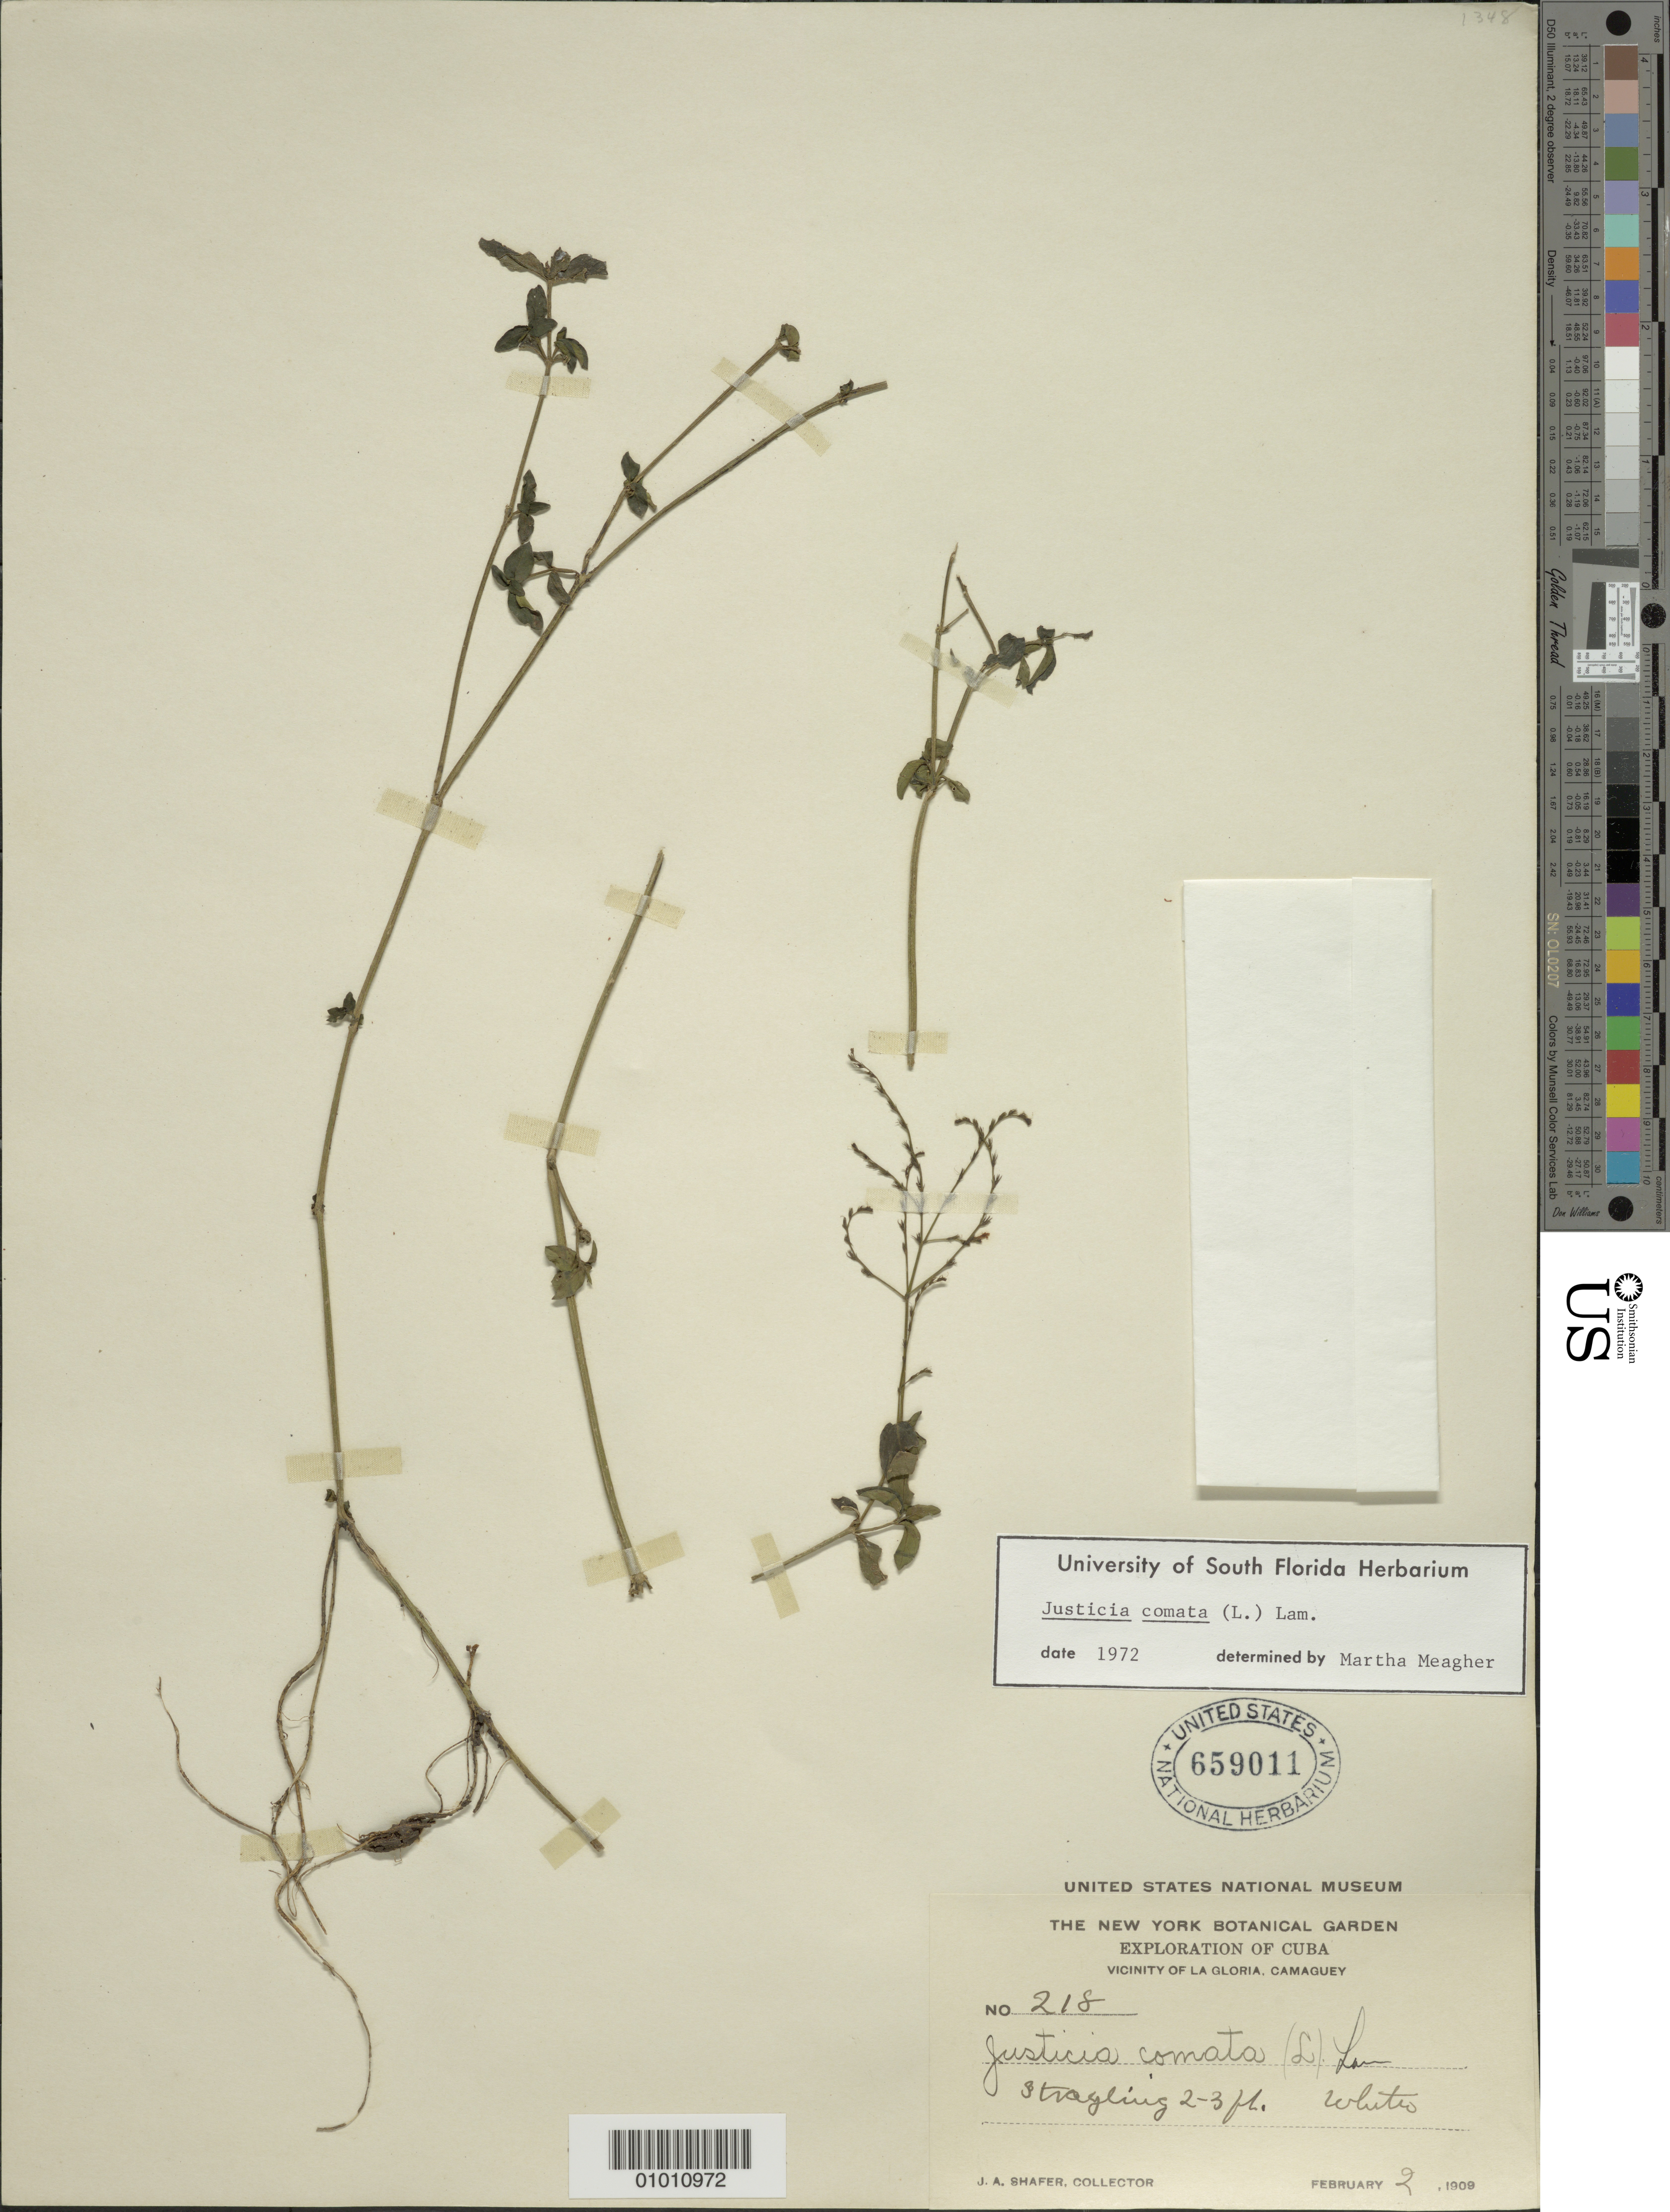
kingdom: Plantae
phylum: Tracheophyta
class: Magnoliopsida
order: Lamiales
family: Acanthaceae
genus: Justicia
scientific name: Justicia comata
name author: (L.) Lam.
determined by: Meagher, M.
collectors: J. A. Shafer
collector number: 218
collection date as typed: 02 Feb 1909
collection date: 1909-02-02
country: Cuba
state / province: Camaguey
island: Cuba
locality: Vicinity of La Gloria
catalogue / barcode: US 659011